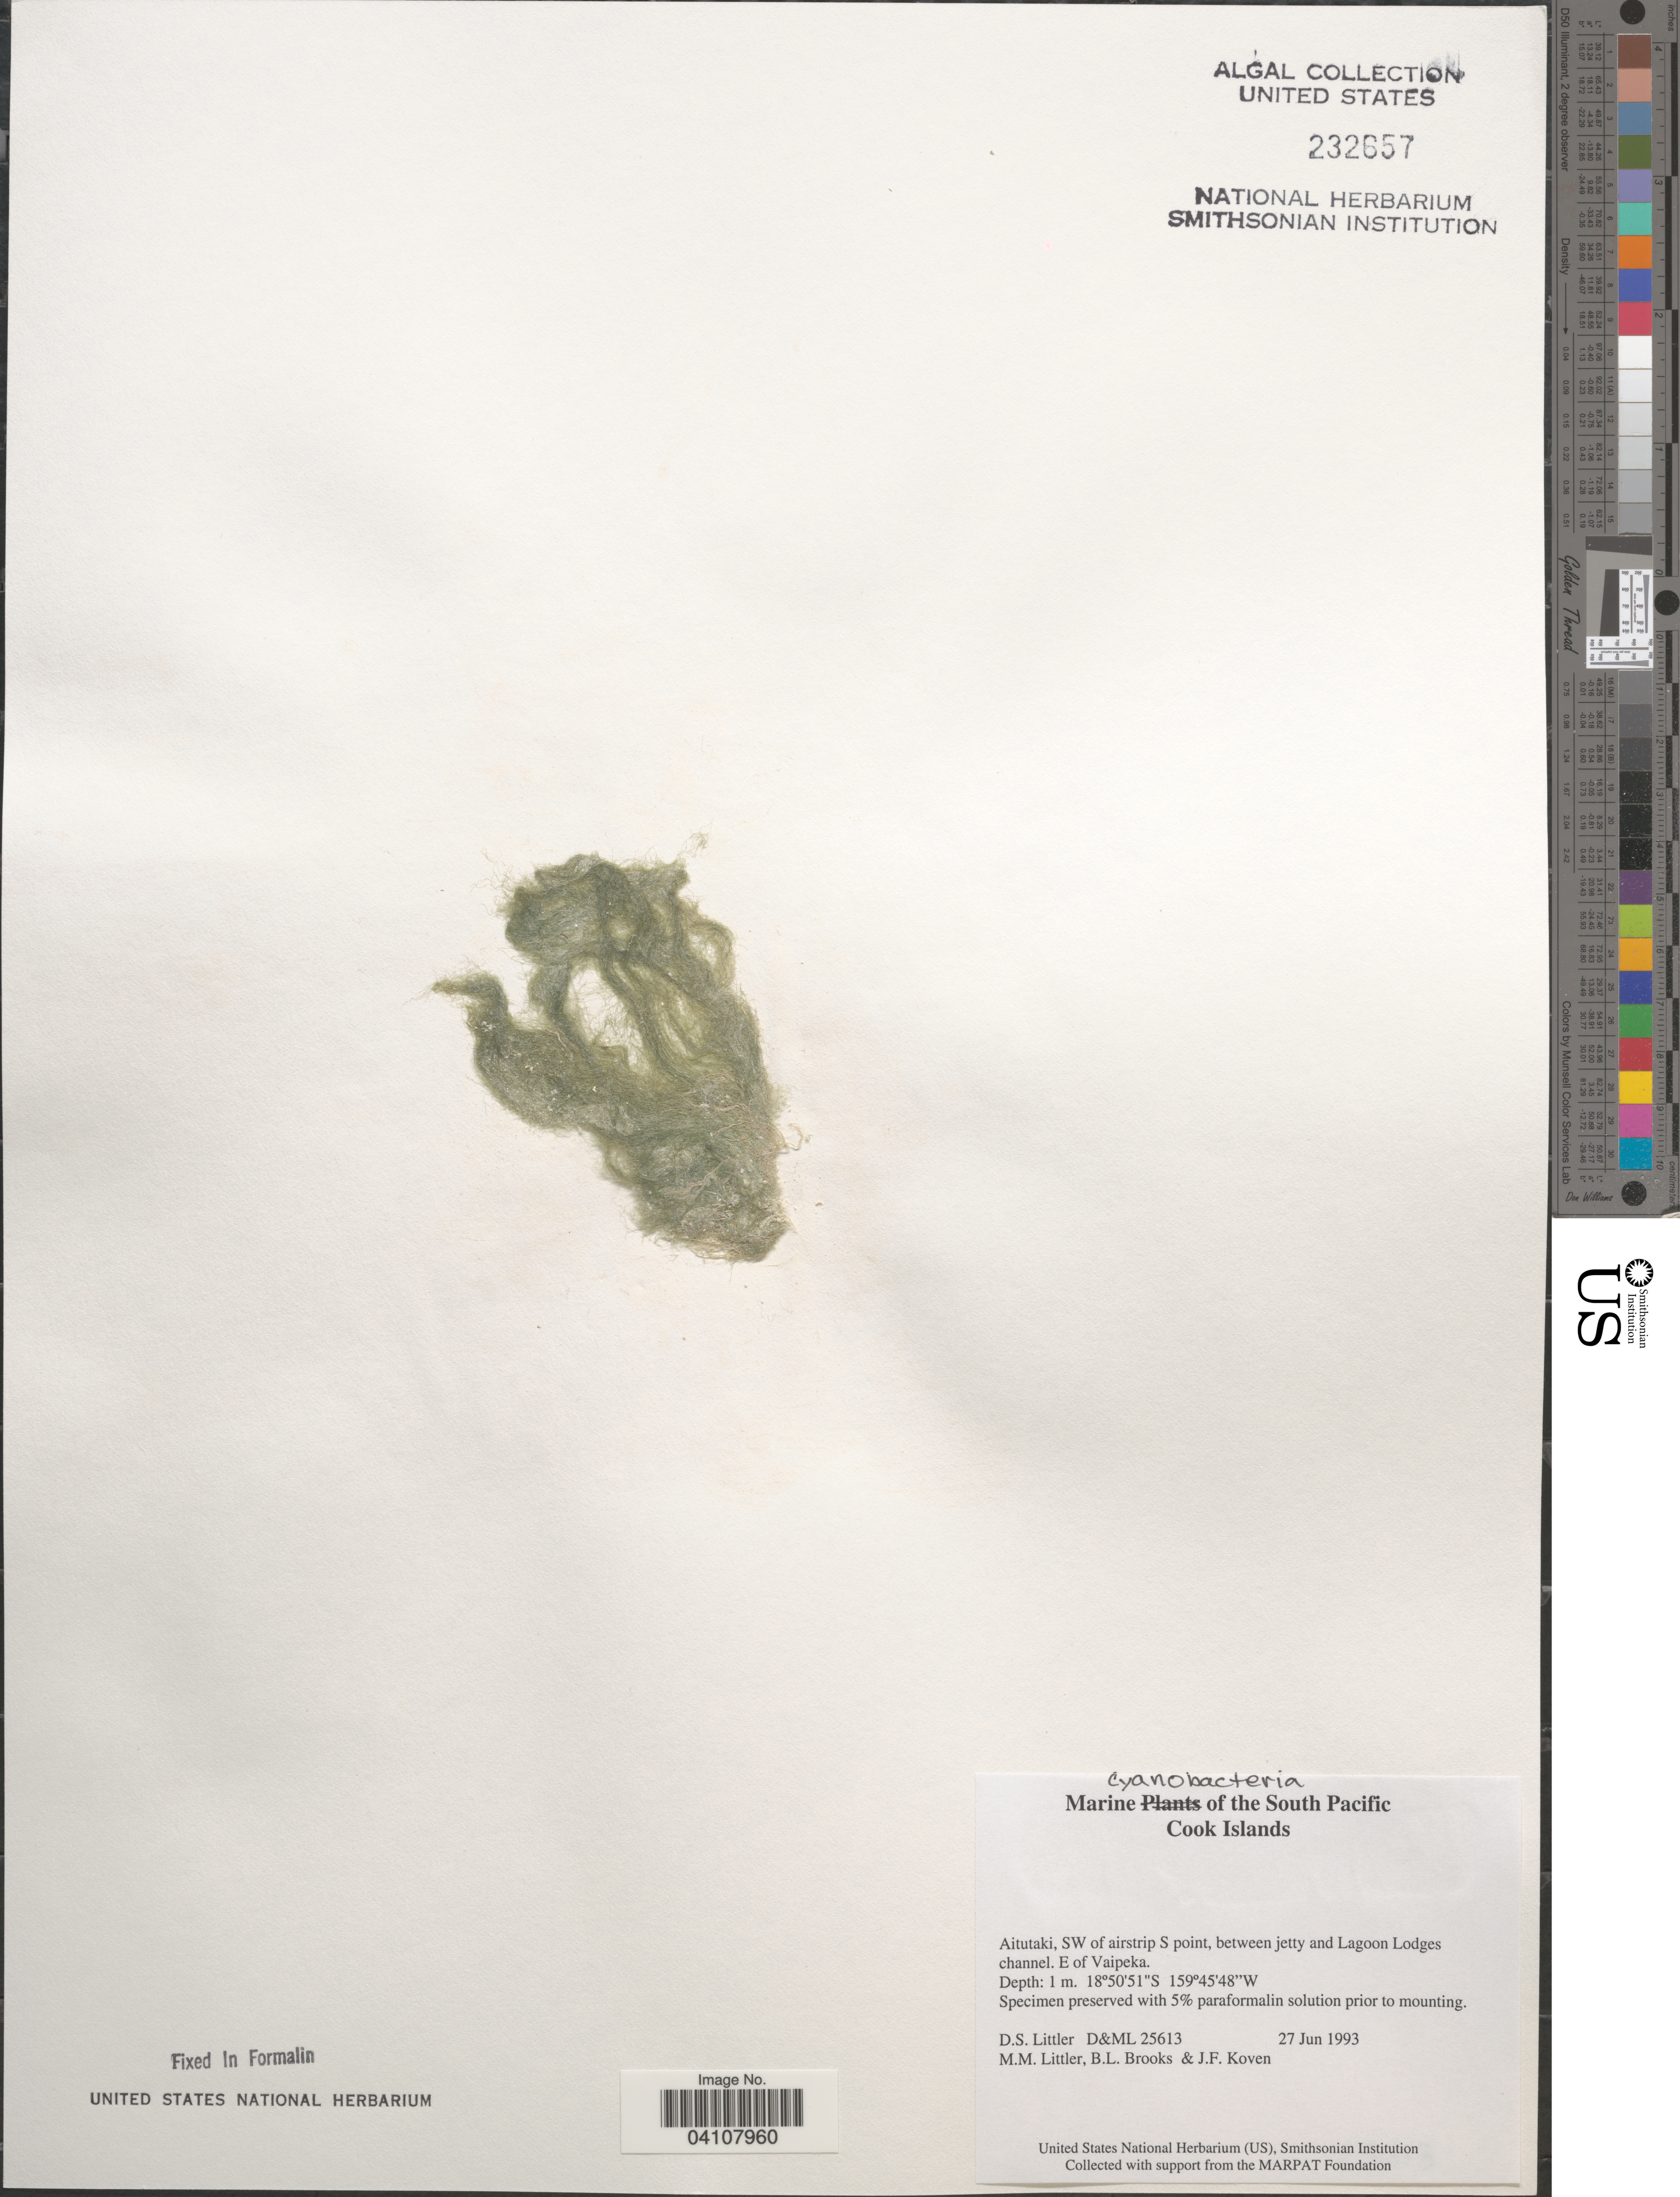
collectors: D. S. Littler, B. Brooks & J. Koven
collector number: D&ML25613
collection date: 1993-06-27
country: Cook Islands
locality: The South Pacific. Aitutaki, SW of airstrip S point, between jetty and Lagoon Lodges channel. E of Vaipeka.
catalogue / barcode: US 232657